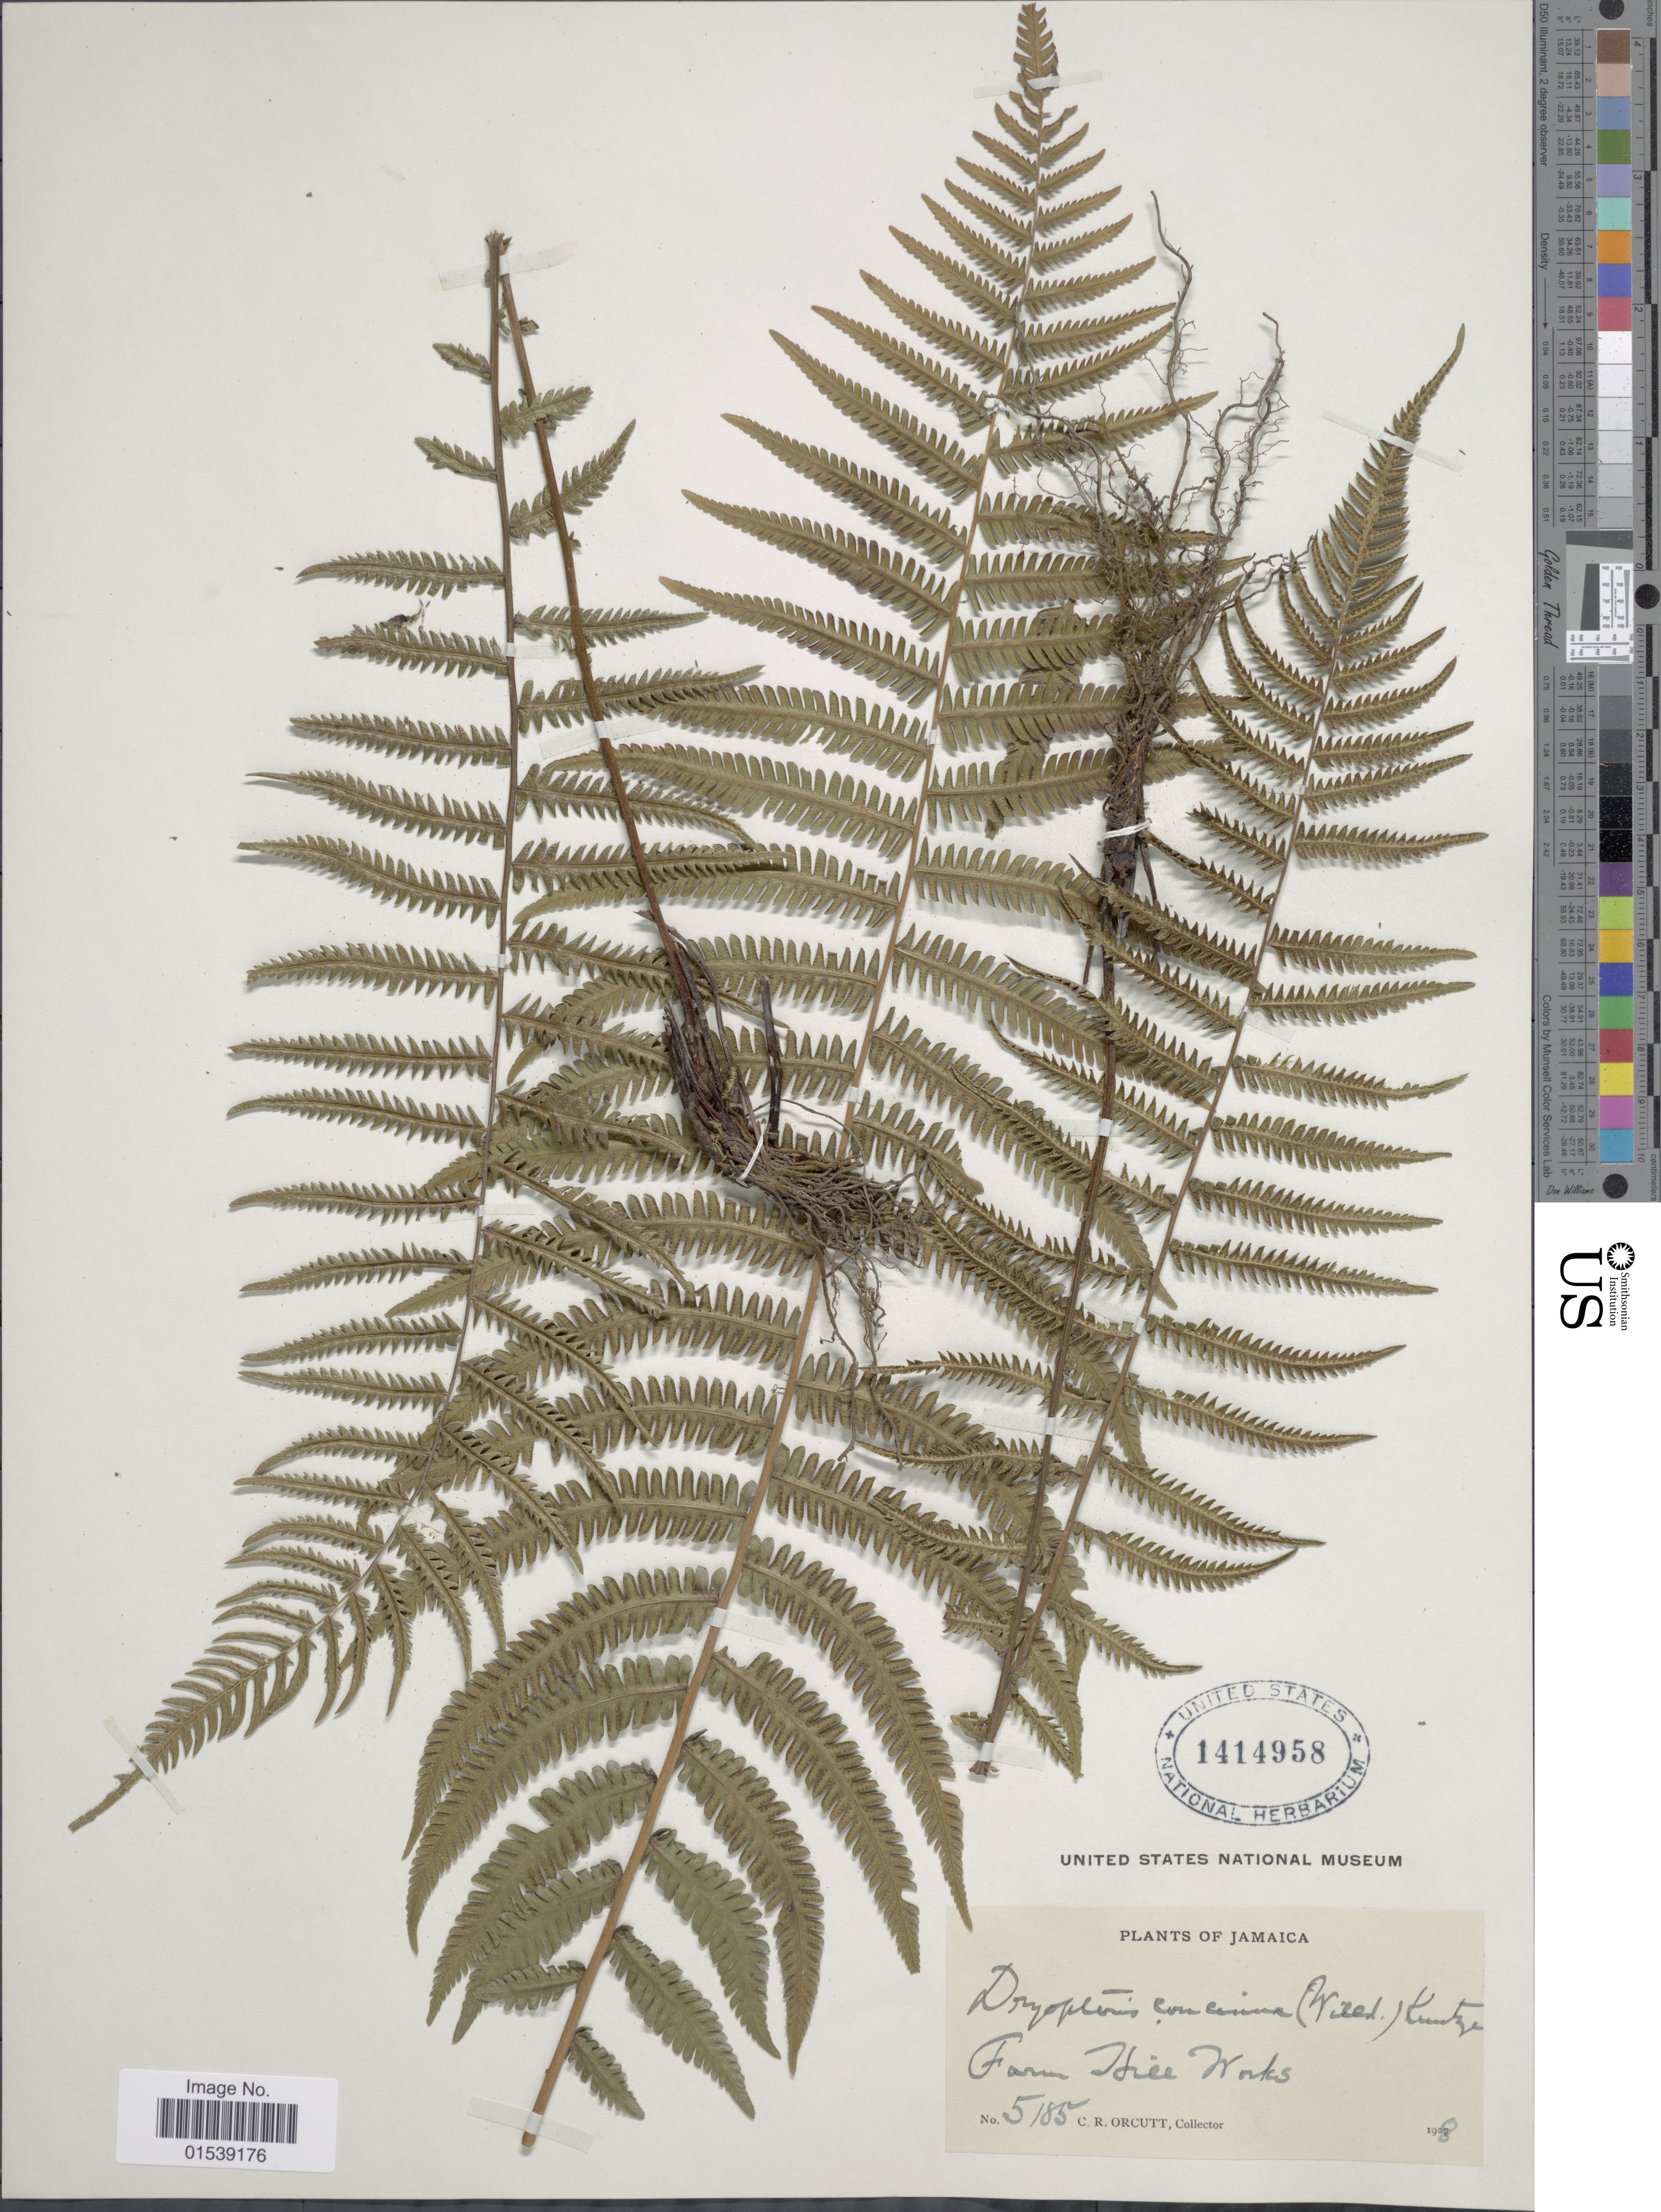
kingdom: Plantae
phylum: Tracheophyta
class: Polypodiopsida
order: Polypodiales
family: Thelypteridaceae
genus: Amauropelta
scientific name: Amauropelta concinna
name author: (Willd.) Pic. Serm.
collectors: C. R. Orcutt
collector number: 5185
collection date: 1928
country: Jamaica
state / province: St. Thomas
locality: Farm Hill Works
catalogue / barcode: US 1414958